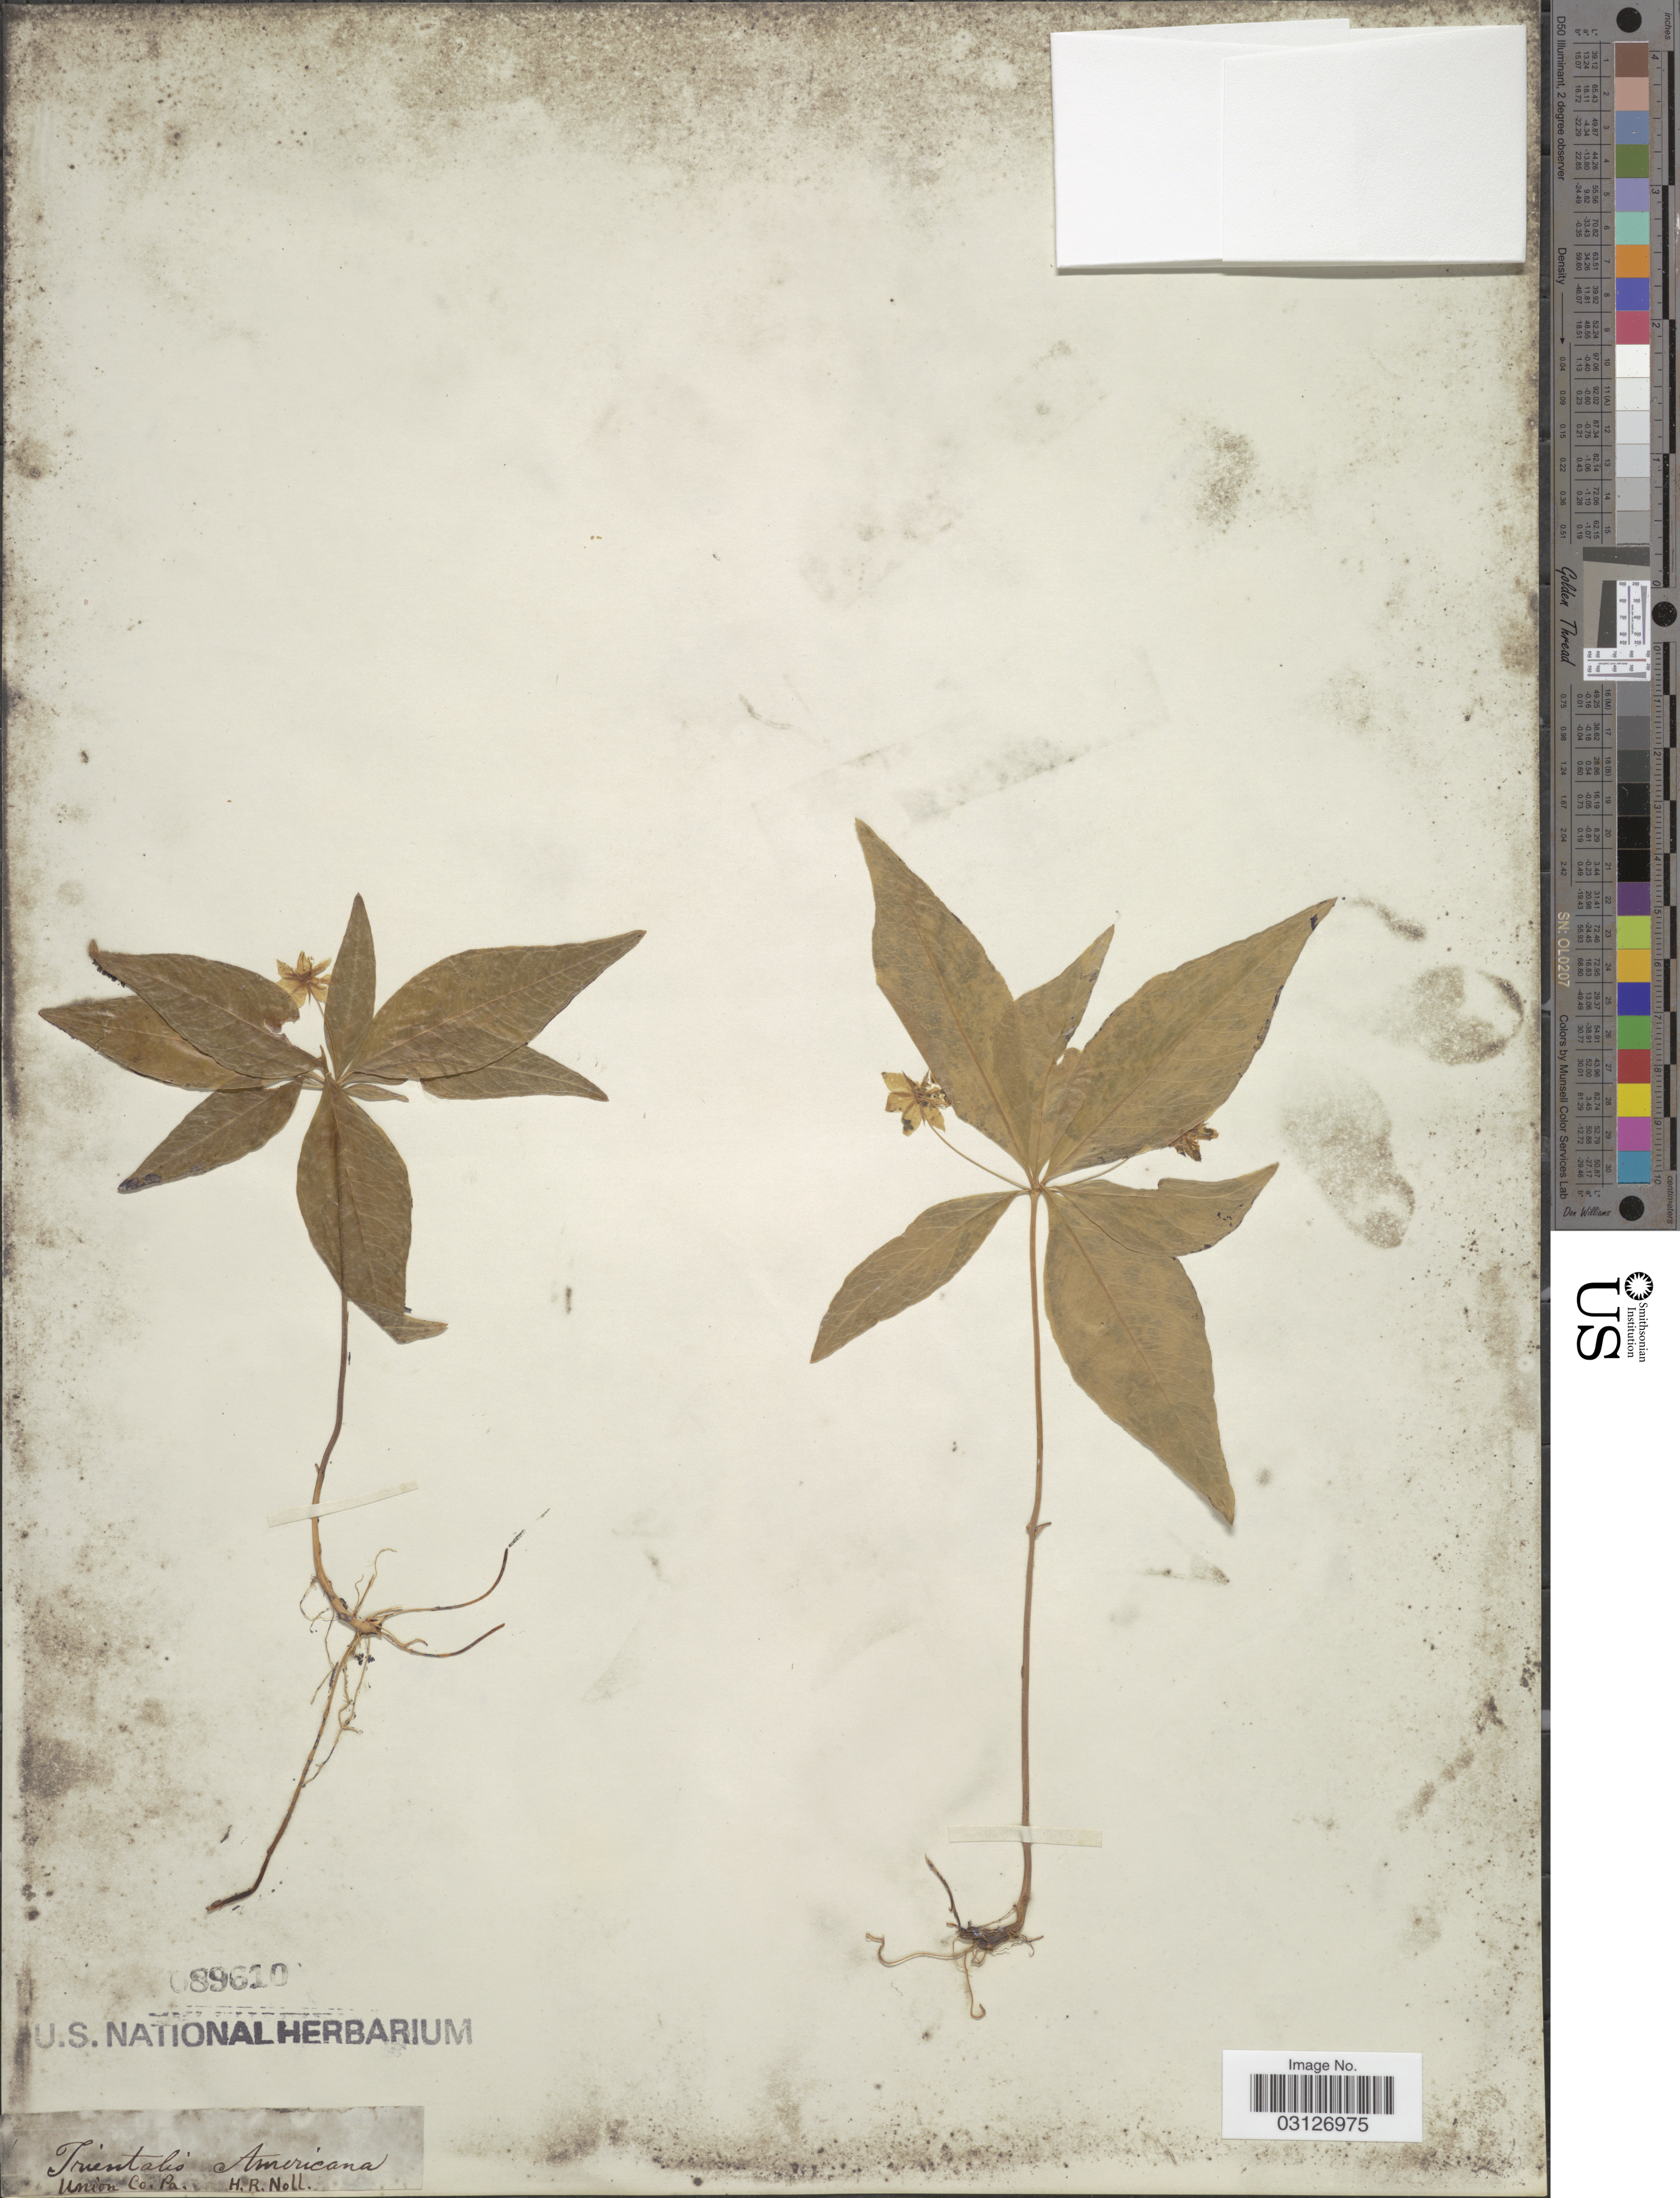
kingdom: Plantae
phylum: Tracheophyta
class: Magnoliopsida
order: Ericales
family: Primulaceae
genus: Trientalis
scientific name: Trientalis americana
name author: Pursh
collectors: H. Noll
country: United States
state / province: Pennsylvania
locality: Union Co. Pa.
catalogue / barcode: US 89610